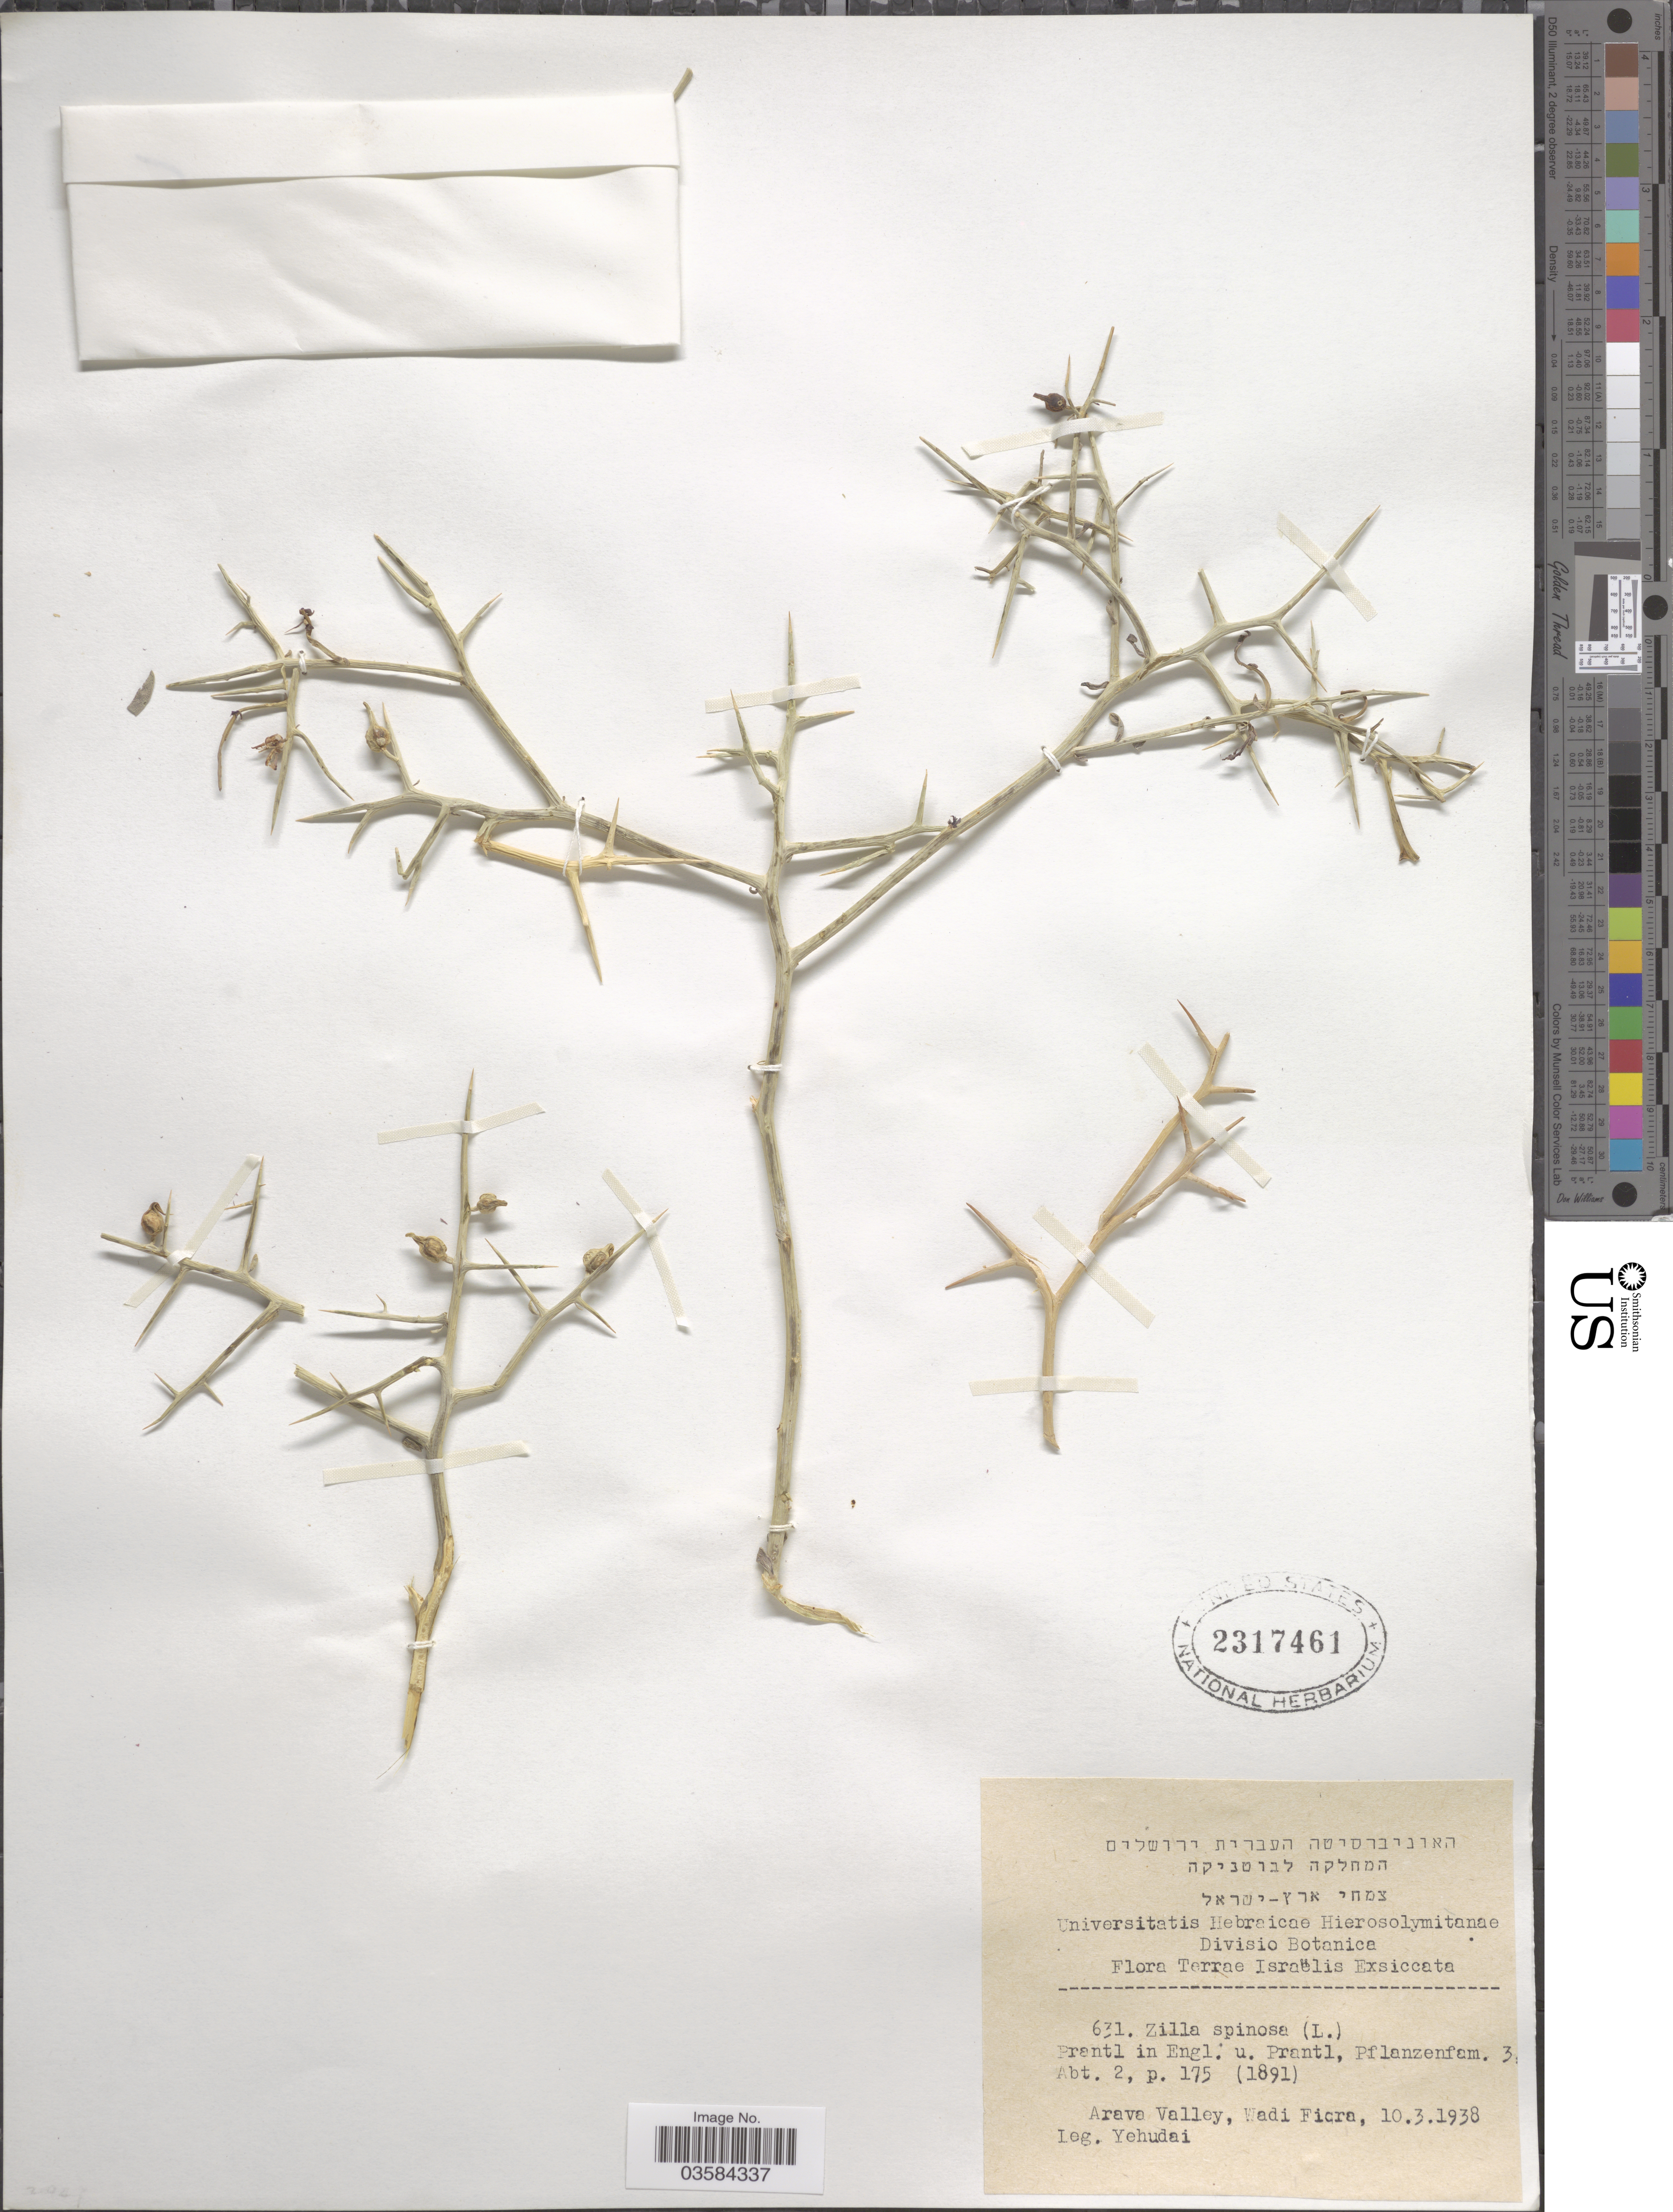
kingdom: Plantae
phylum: Tracheophyta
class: Magnoliopsida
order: Brassicales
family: Brassicaceae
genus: Zilla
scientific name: Zilla spinosa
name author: (L.) Prantl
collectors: Yehudai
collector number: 631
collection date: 1938-03-10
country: Israel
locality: Arava Valley, Wadi Ficra.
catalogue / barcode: US 2317461